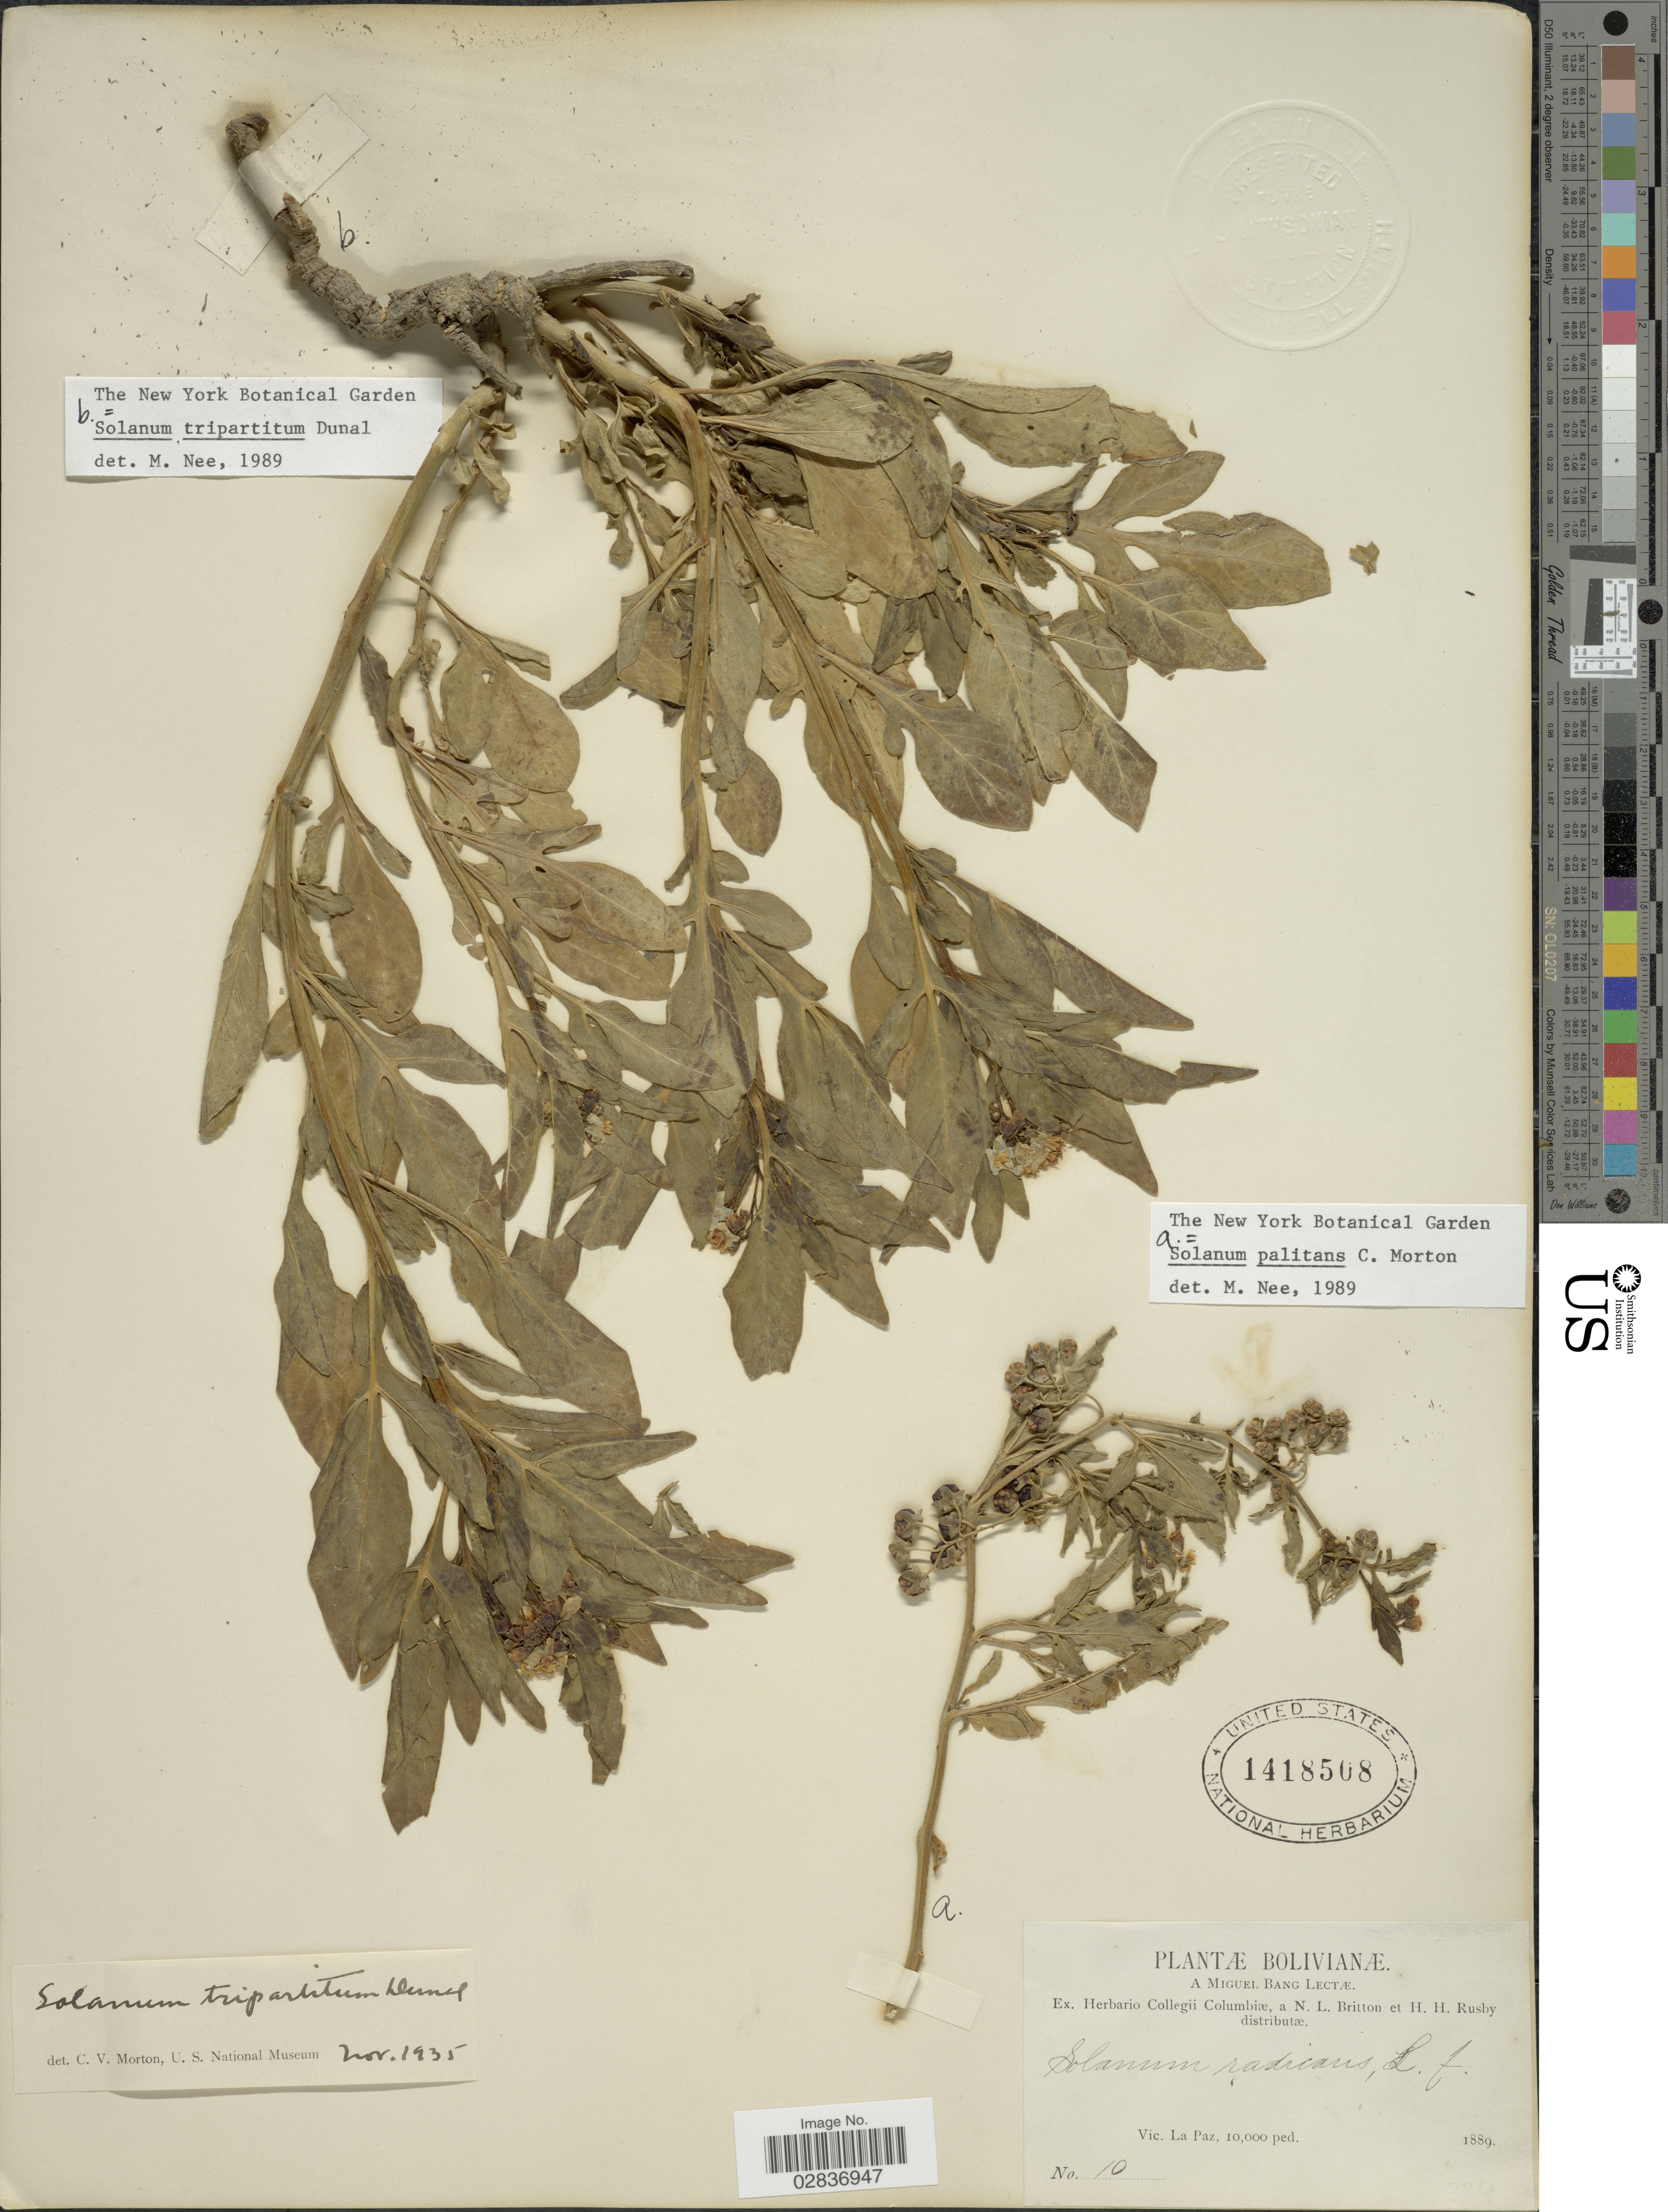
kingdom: Plantae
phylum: Tracheophyta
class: Magnoliopsida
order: Solanales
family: Solanaceae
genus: Solanum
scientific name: Solanum tripartitum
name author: Dunal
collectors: M. Bang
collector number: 10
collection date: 1889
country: Bolivia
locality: Vic. La Paz.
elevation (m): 3048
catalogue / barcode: US 1418508